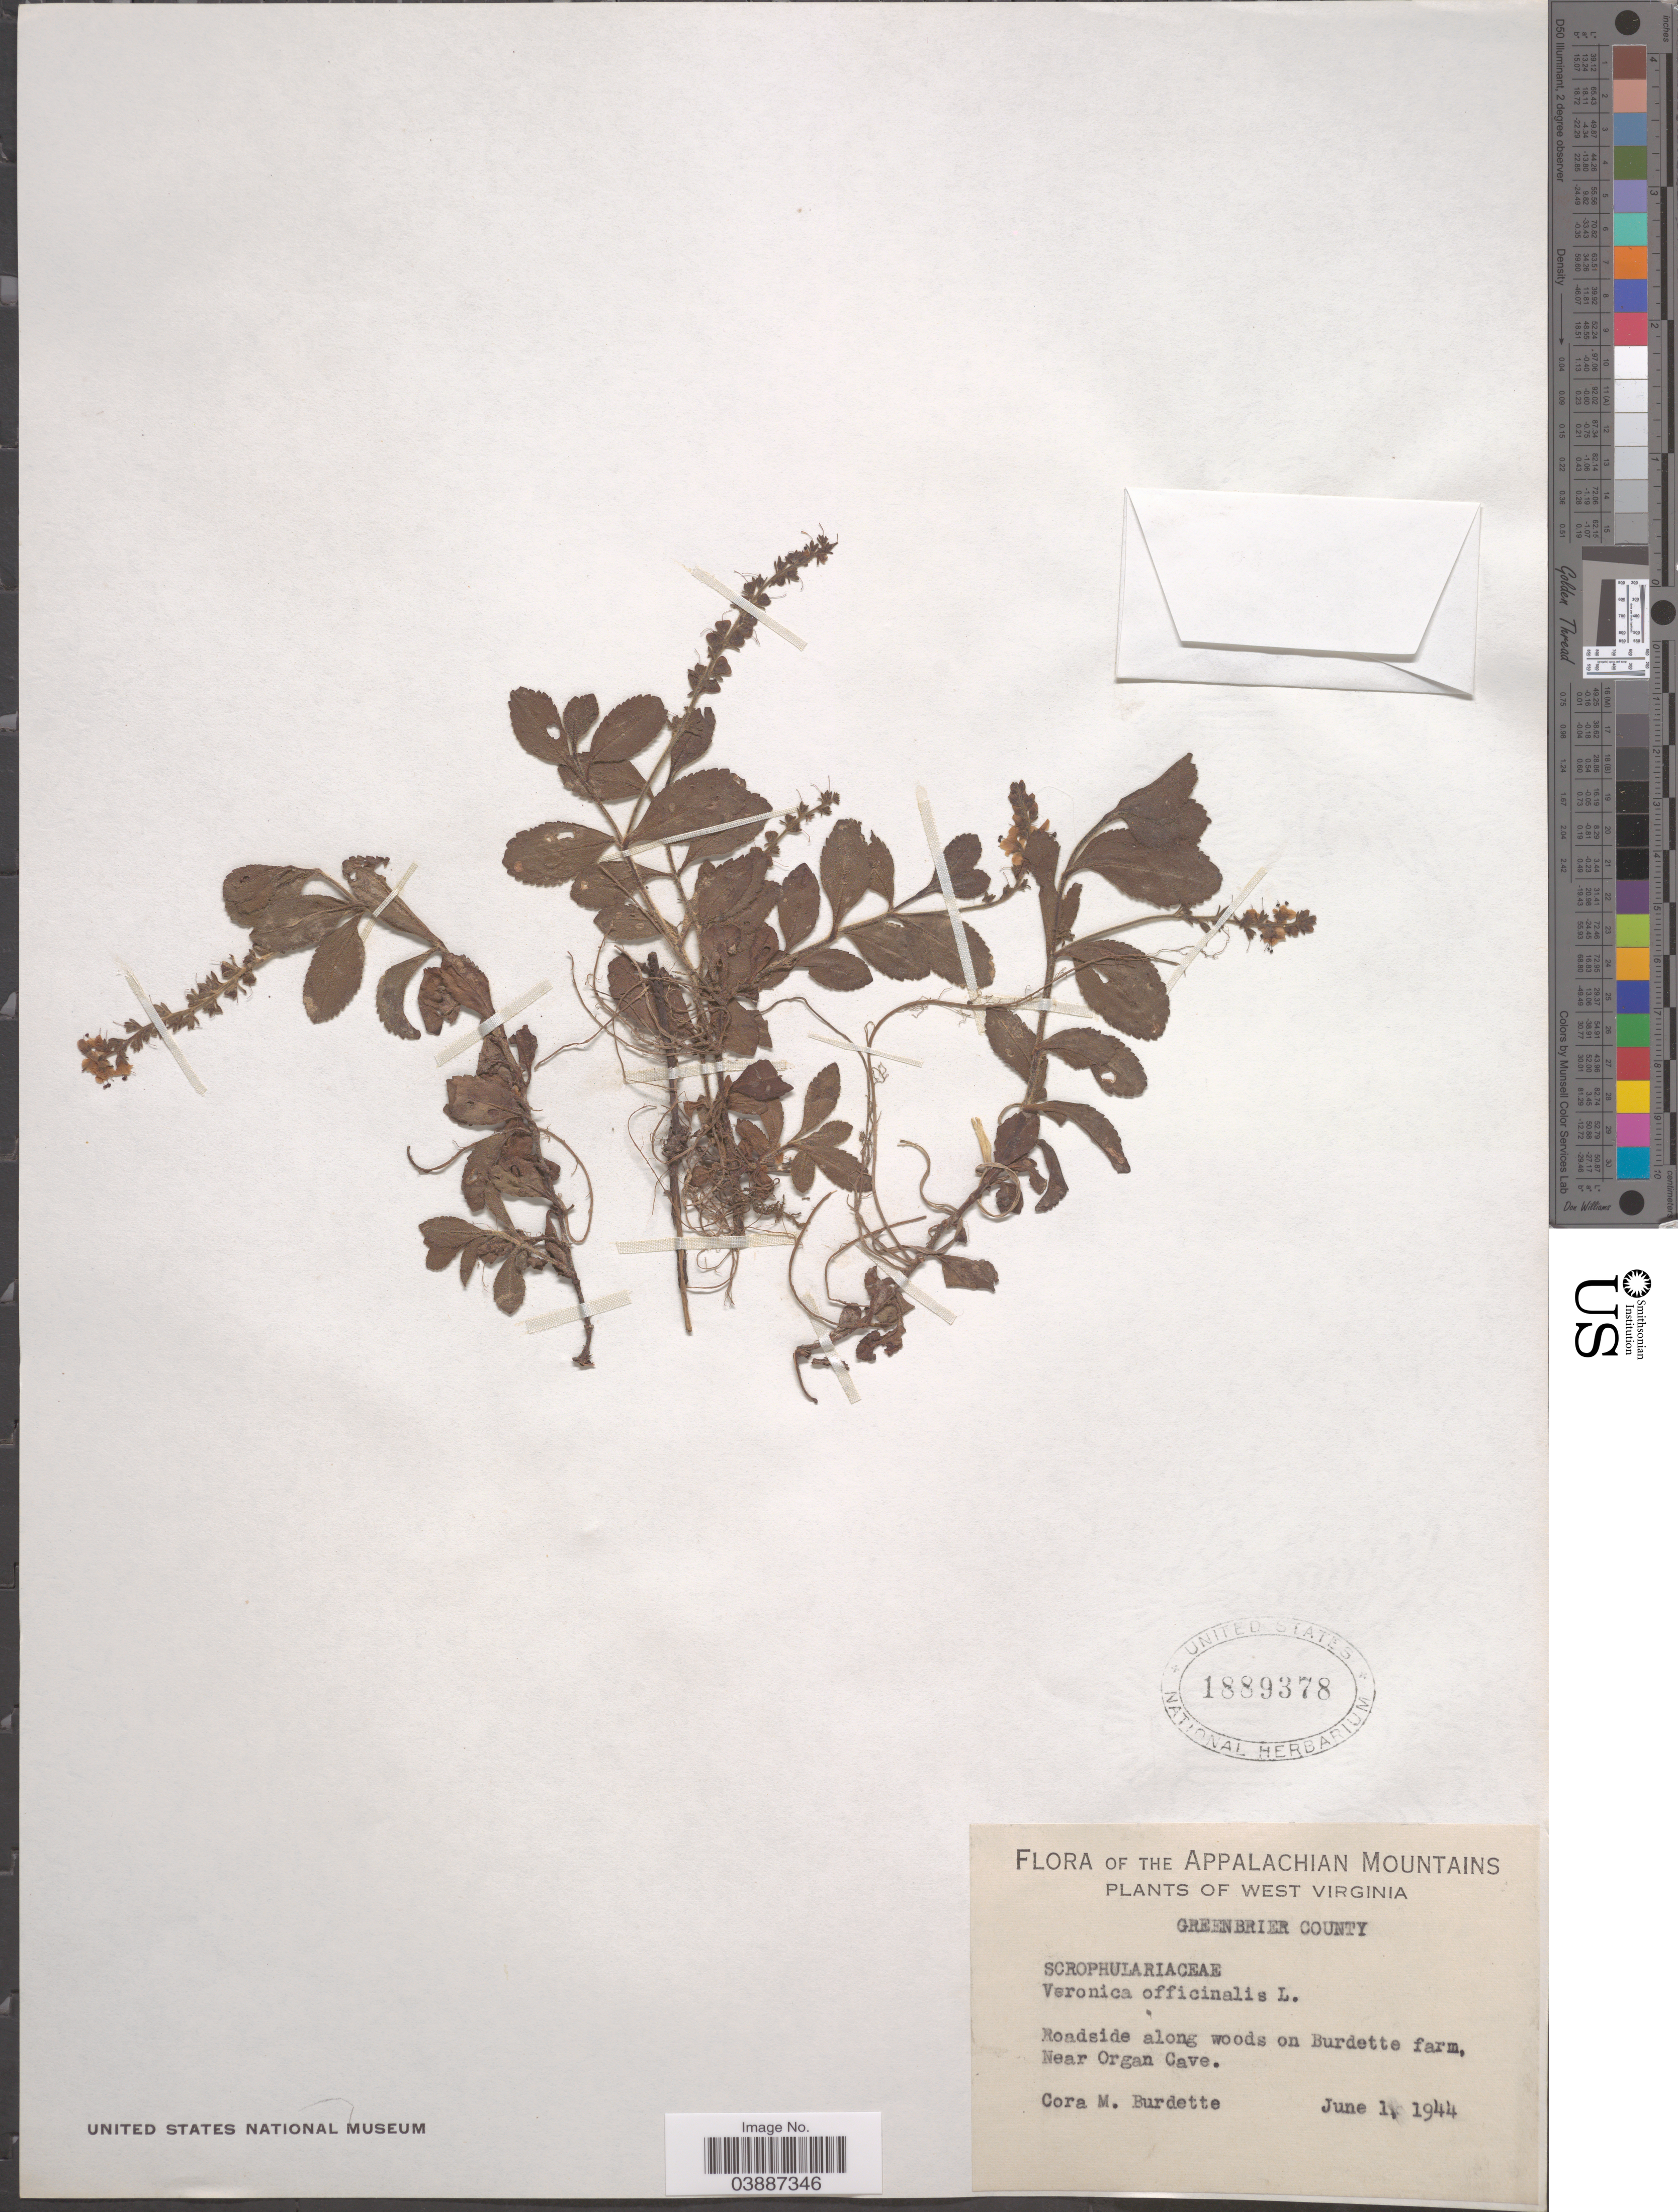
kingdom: Plantae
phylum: Tracheophyta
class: Magnoliopsida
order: Lamiales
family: Plantaginaceae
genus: Veronica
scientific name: Veronica officinalis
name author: L.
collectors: C. Burdette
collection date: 1944-06-01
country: United States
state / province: West Virginia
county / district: Greenbrier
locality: The Appalachian Mountains. Greenbrier County. Roadside along woods on Burdette farm, Near Organ Cave.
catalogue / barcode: US 1889378